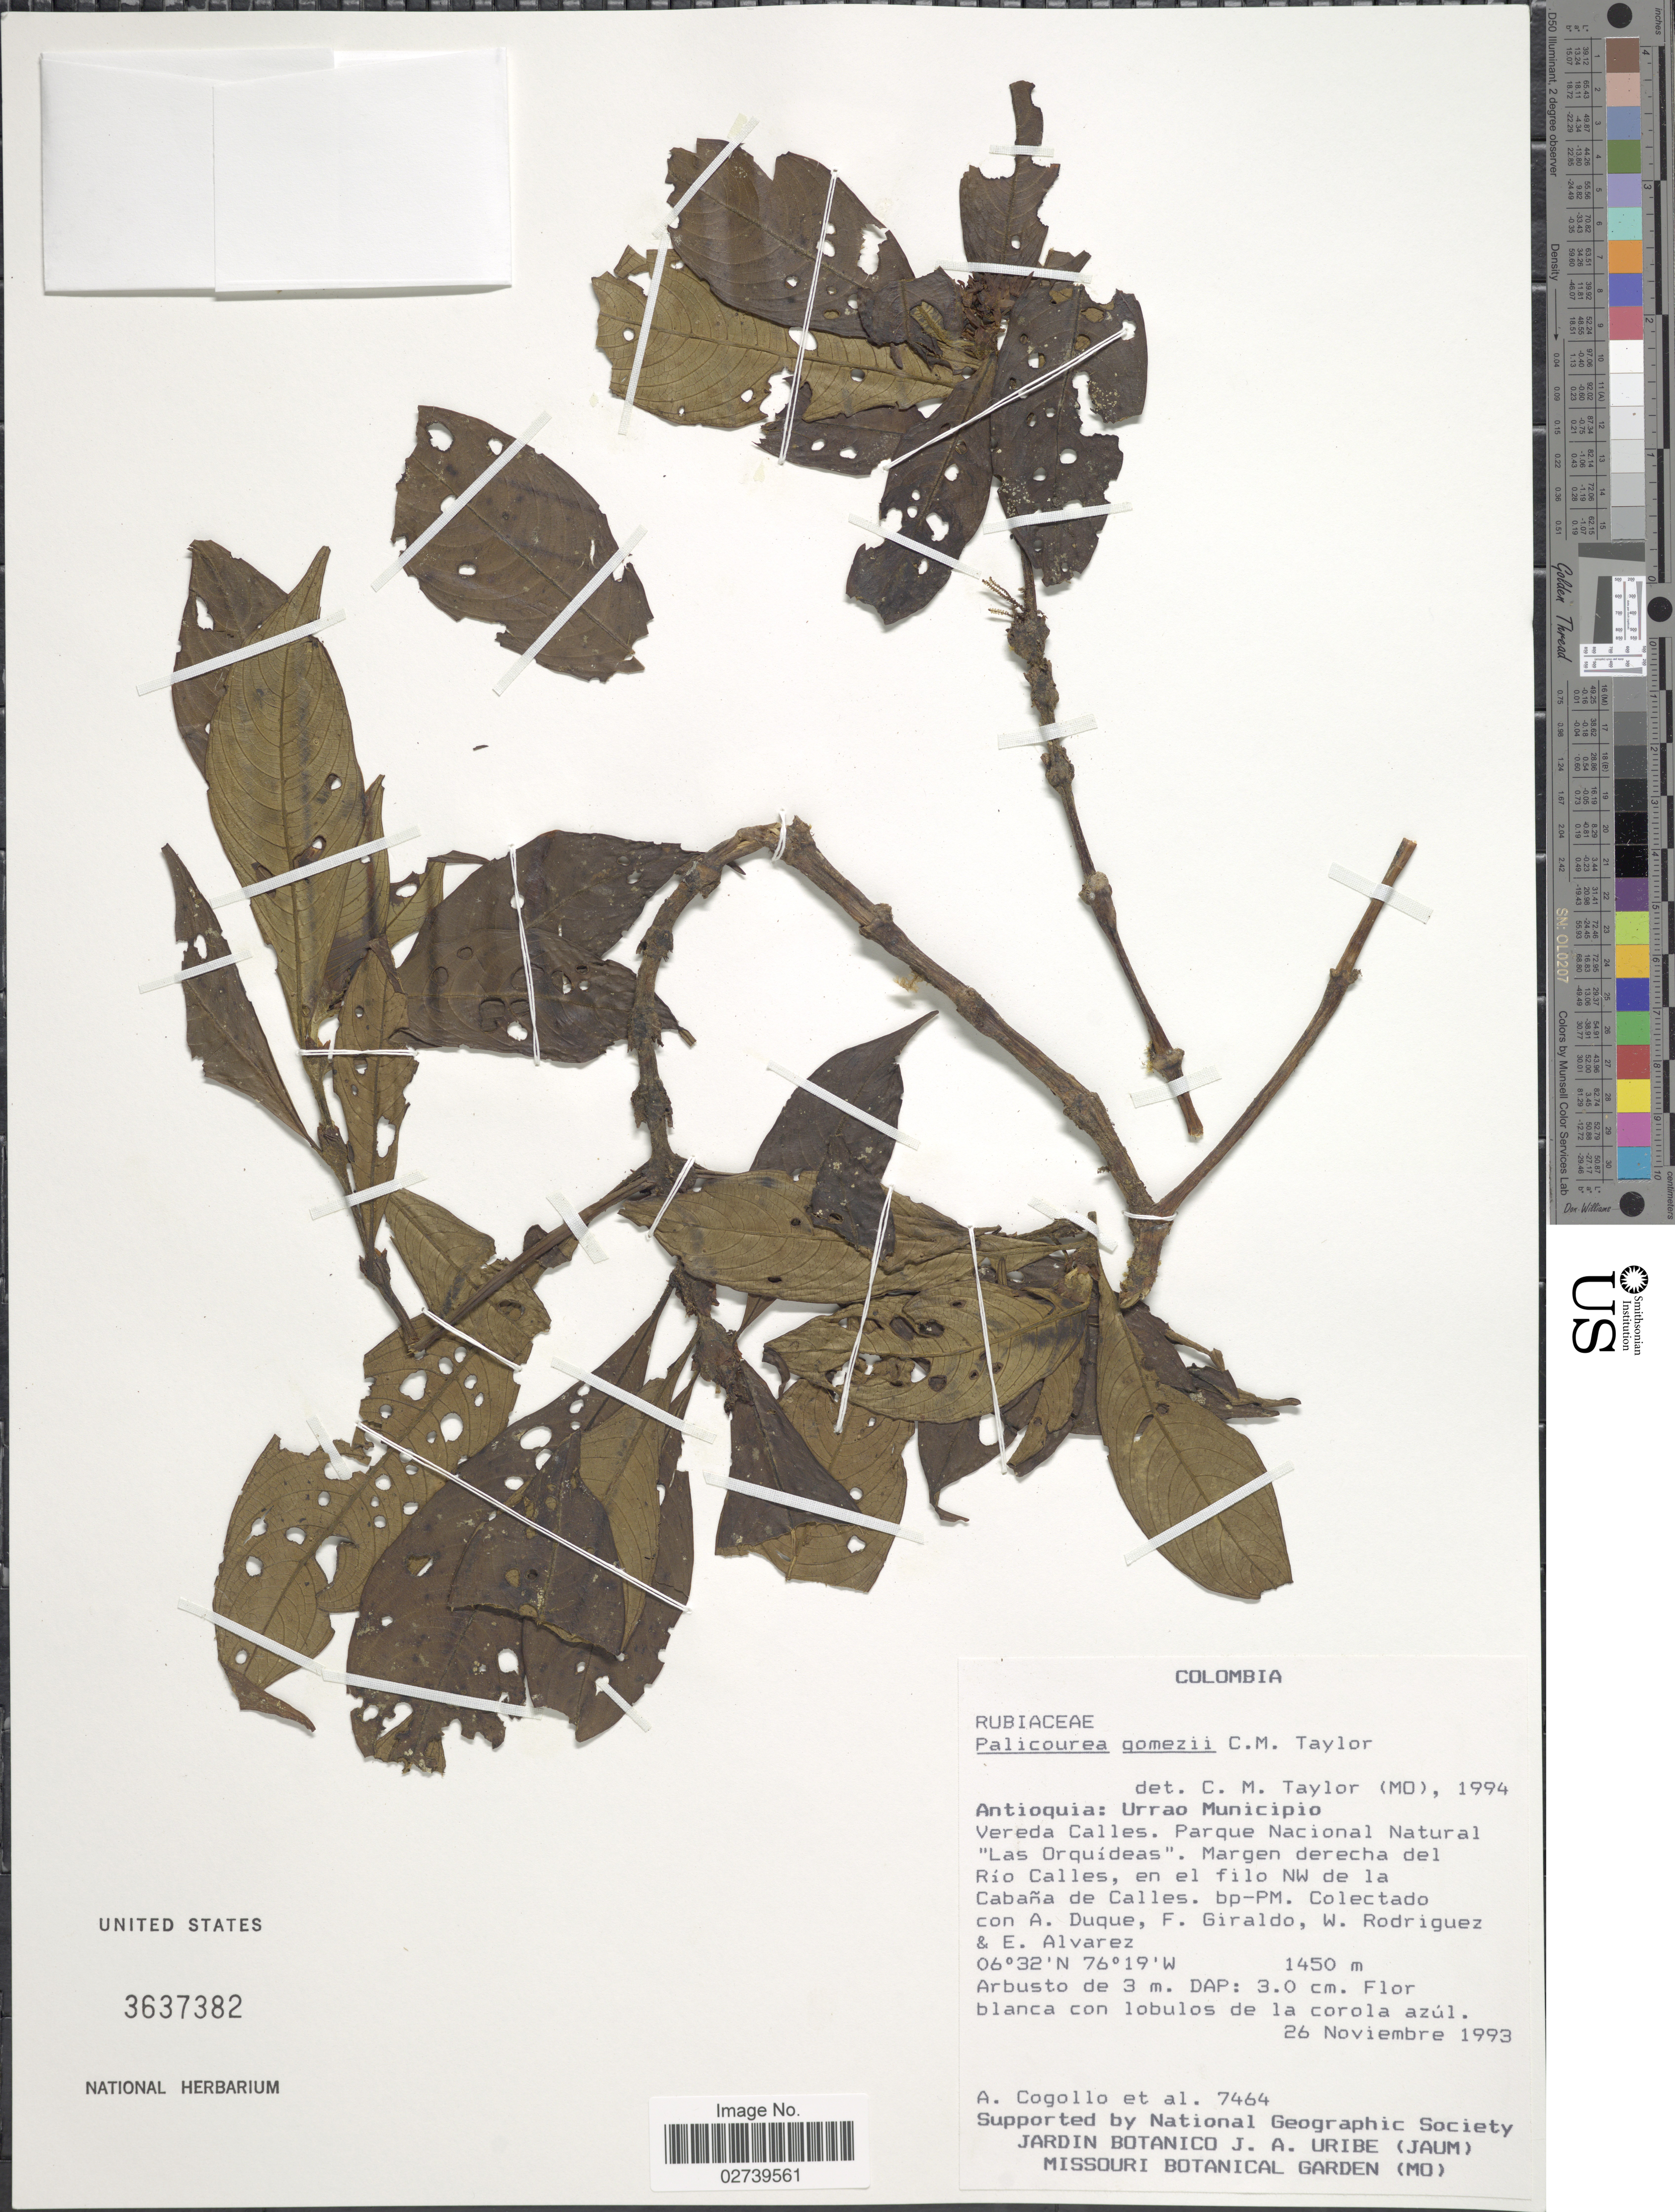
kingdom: Plantae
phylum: Tracheophyta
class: Magnoliopsida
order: Gentianales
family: Rubiaceae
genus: Palicourea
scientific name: Palicourea gomezii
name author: C.M. Taylor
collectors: A. Cogollo, A. Duque, F. Giraldo, W. Rodriguez & E. Alvarez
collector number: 7464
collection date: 1993-11-26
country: Colombia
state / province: Antioquia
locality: Urrao Municipio, Vereda Calles, Parque Nacional Natural "Las Orquideas", Margen derecha del Rio Calles, en el filo NW de la Cabana de Calles, bp-PM.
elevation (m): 1450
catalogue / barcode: US 3637382